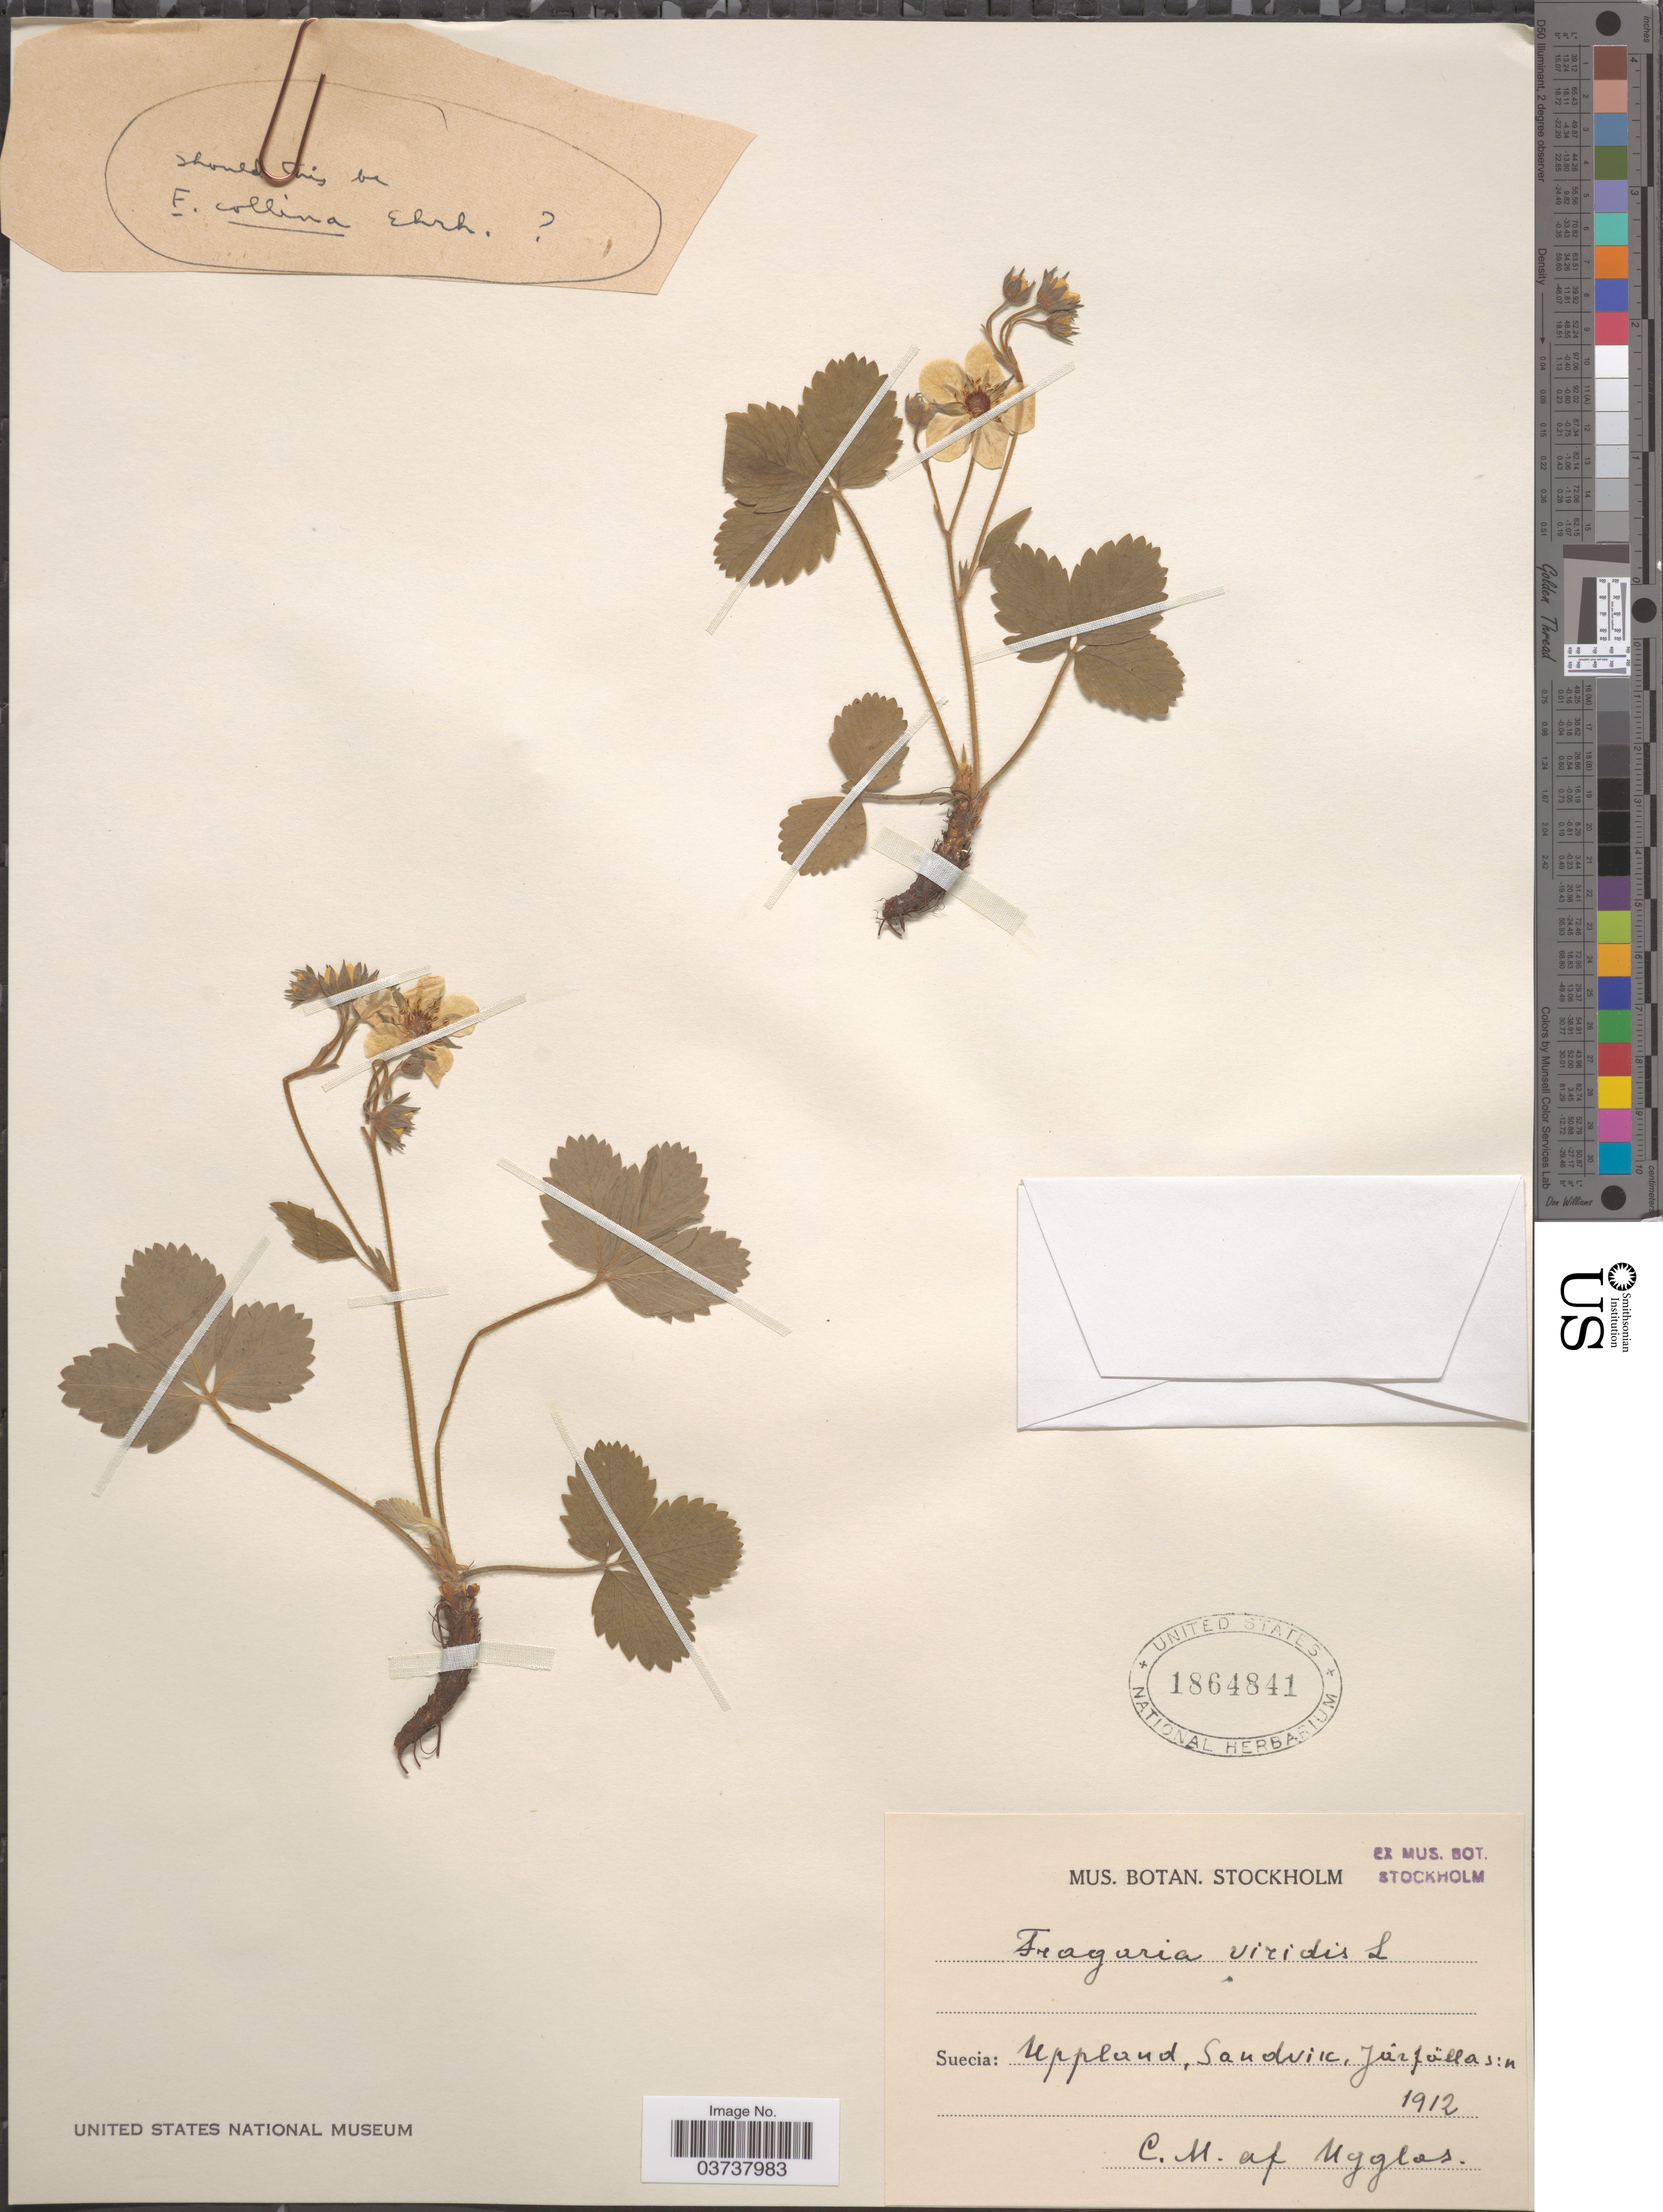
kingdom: Plantae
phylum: Tracheophyta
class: Magnoliopsida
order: Rosales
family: Rosaceae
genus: Fragaria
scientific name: Fragaria viridis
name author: Duch.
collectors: C. M.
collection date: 1912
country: Sweden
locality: Suecia: Uppland, Sandvik, Jarfälla s:n.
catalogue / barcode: US 1864841